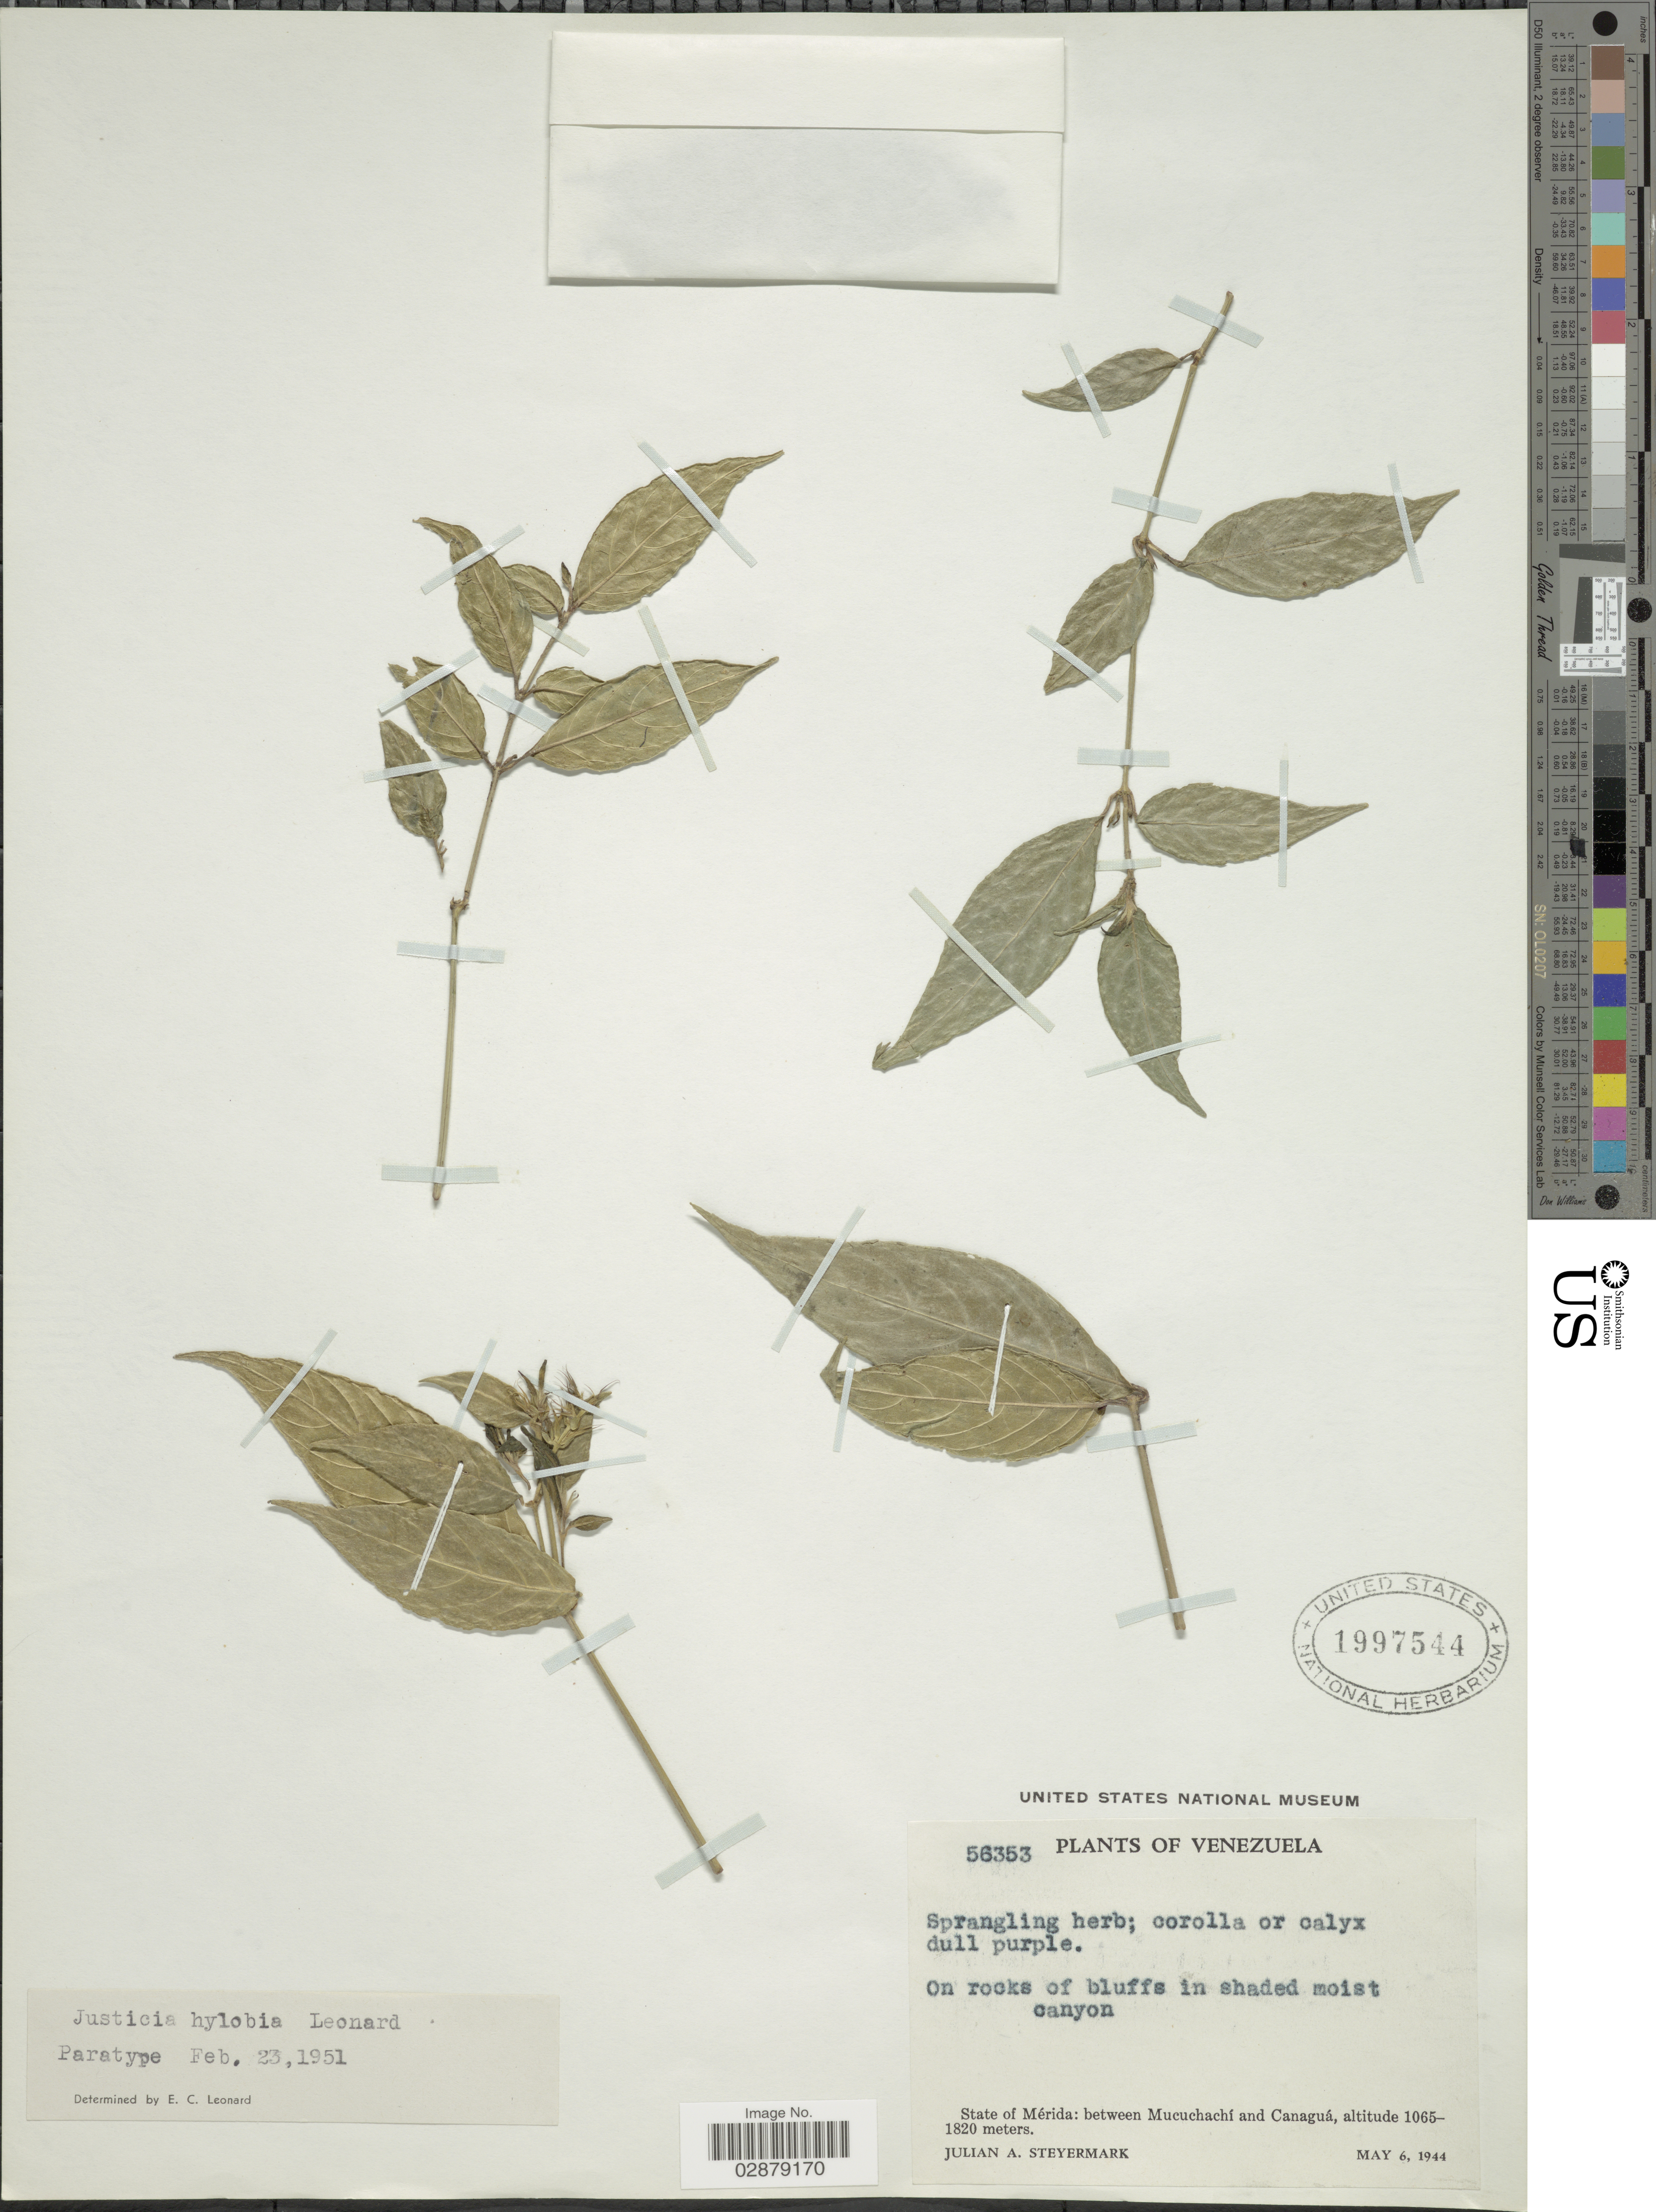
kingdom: Plantae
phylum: Tracheophyta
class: Magnoliopsida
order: Lamiales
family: Acanthaceae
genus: Justicia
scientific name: Justicia hylobia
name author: Leonard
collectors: J. Steyermark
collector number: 56353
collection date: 1944-05-06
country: Venezuela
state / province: Mérida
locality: Between Mucuchachí and Canaguá.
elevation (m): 1065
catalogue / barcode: US 1997544